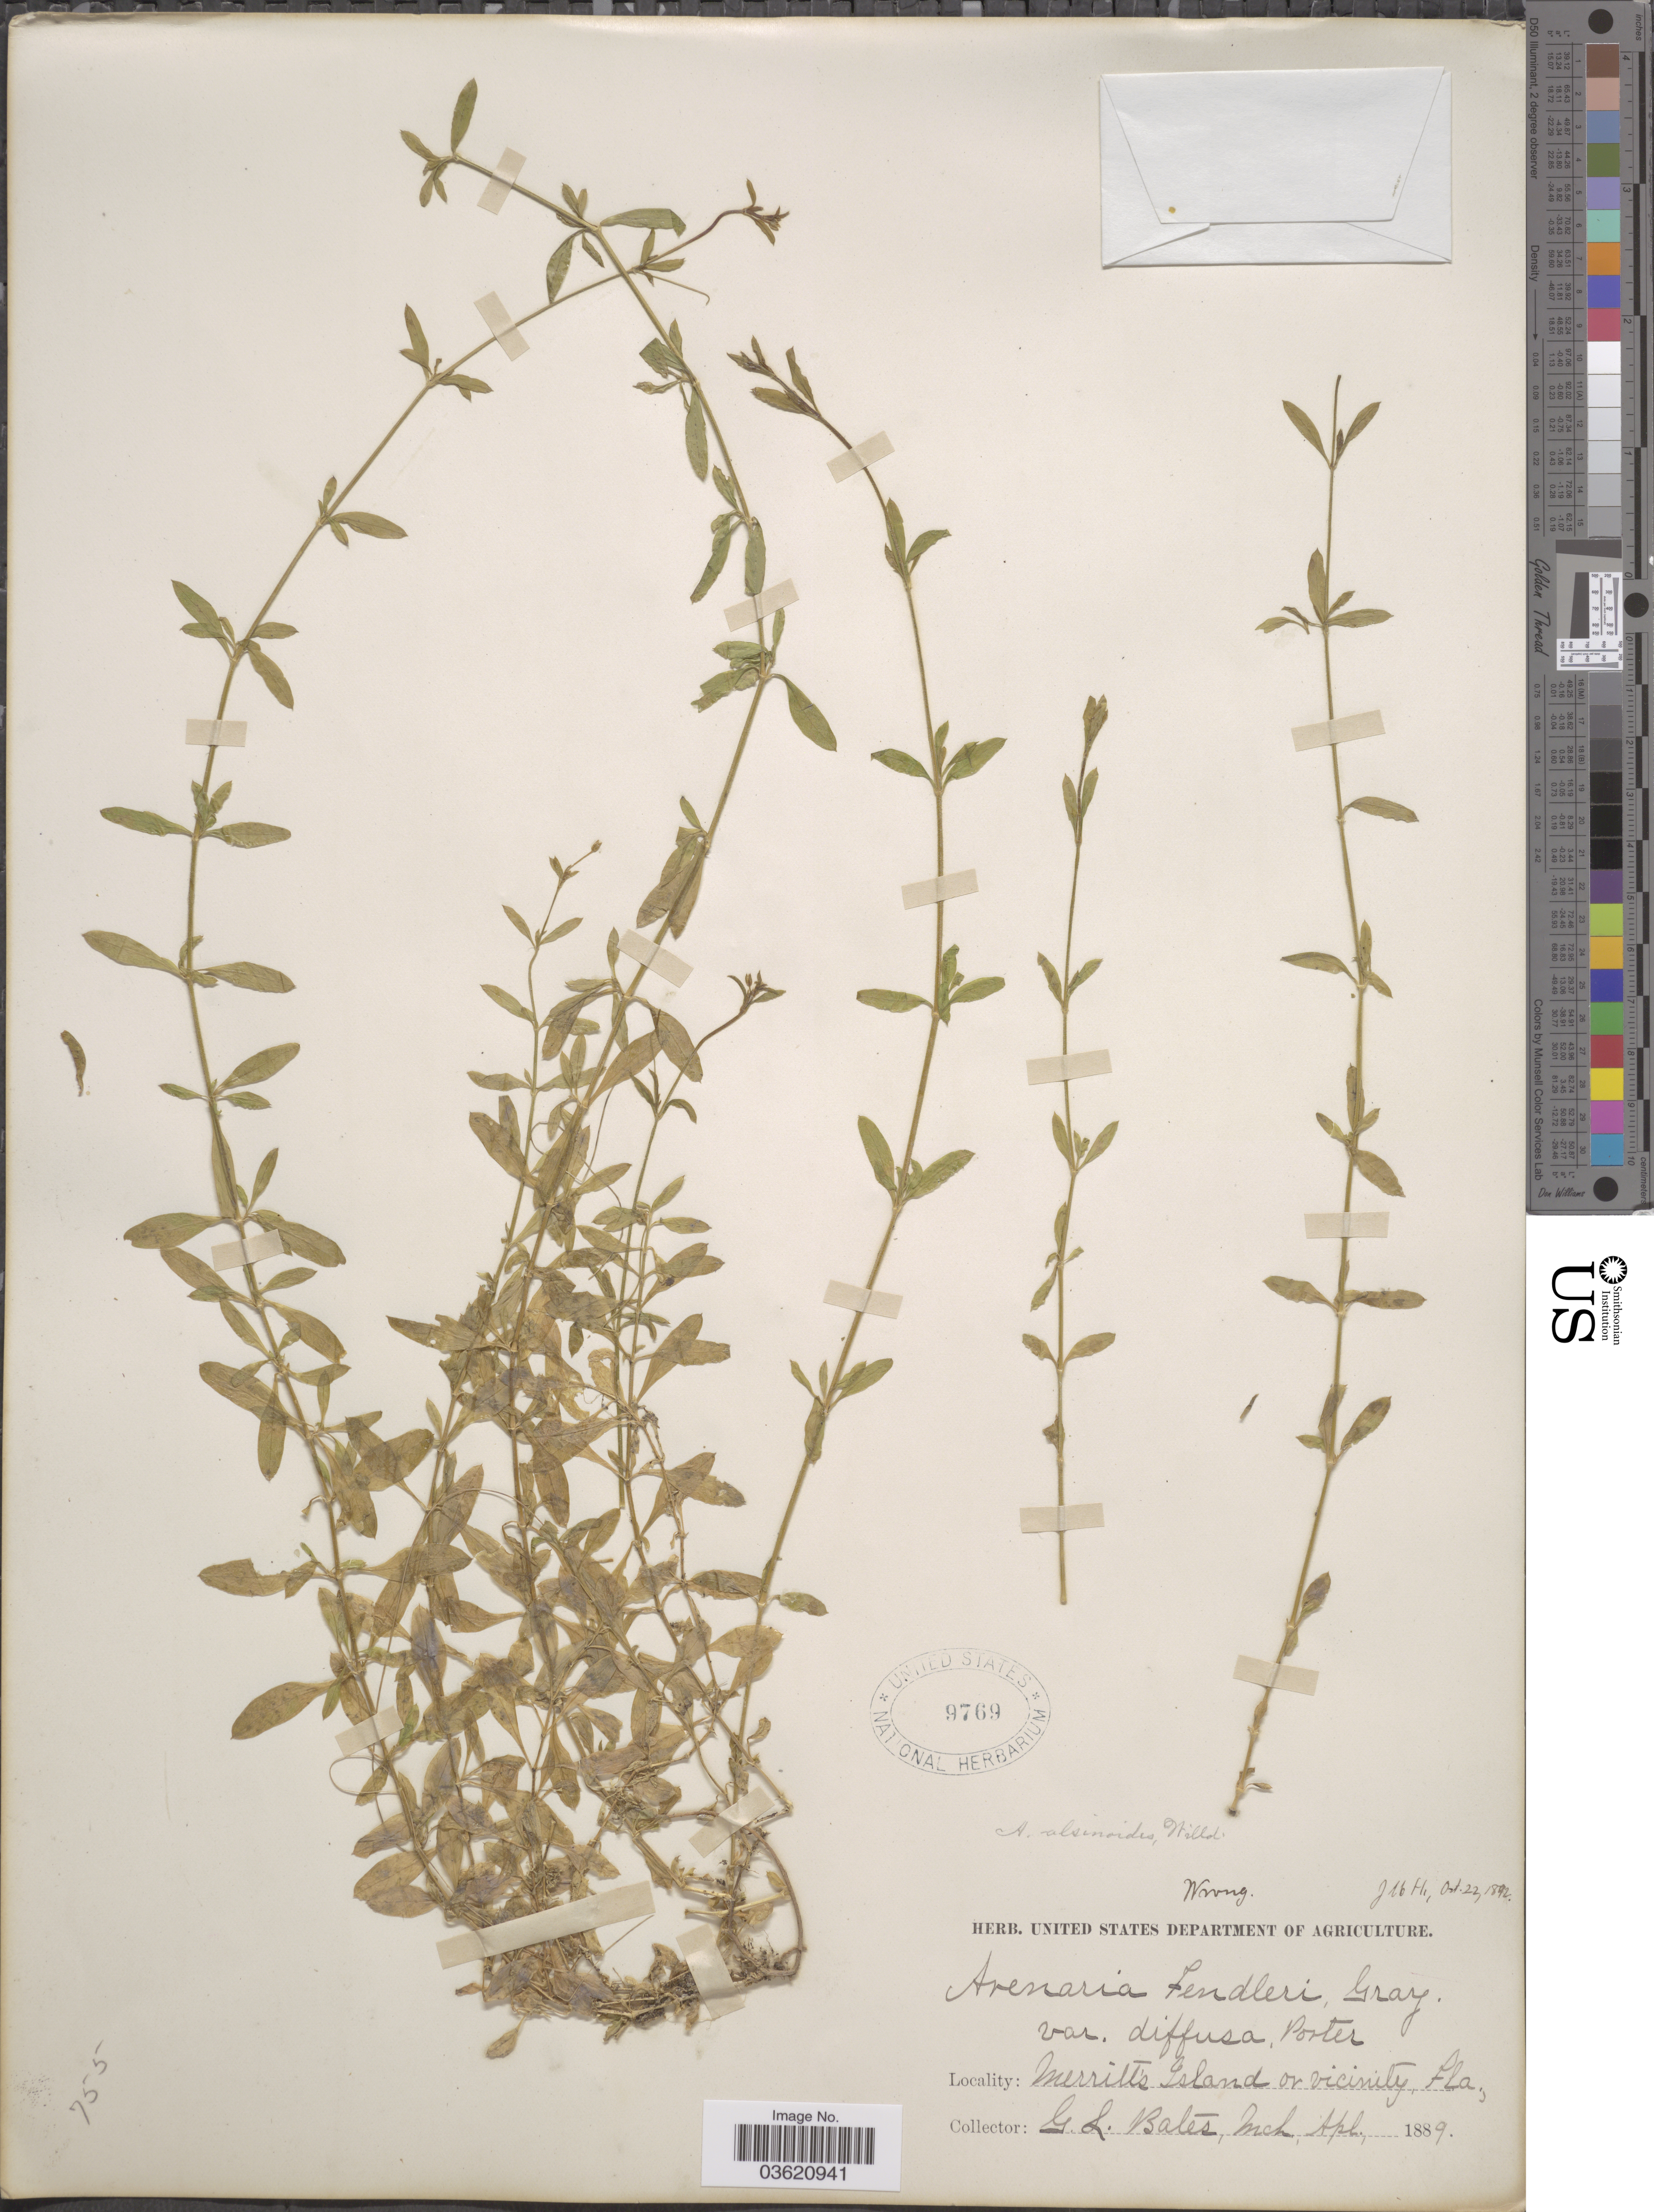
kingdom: Plantae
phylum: Tracheophyta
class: Magnoliopsida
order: Caryophyllales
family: Caryophyllaceae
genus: Arenaria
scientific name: Arenaria lanuginosa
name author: (Michx.) Rohrb.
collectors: G. Bates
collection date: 1889-03/1889-04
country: United States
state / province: Florida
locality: Merritt's Island or vicinity.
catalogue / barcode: US 9769